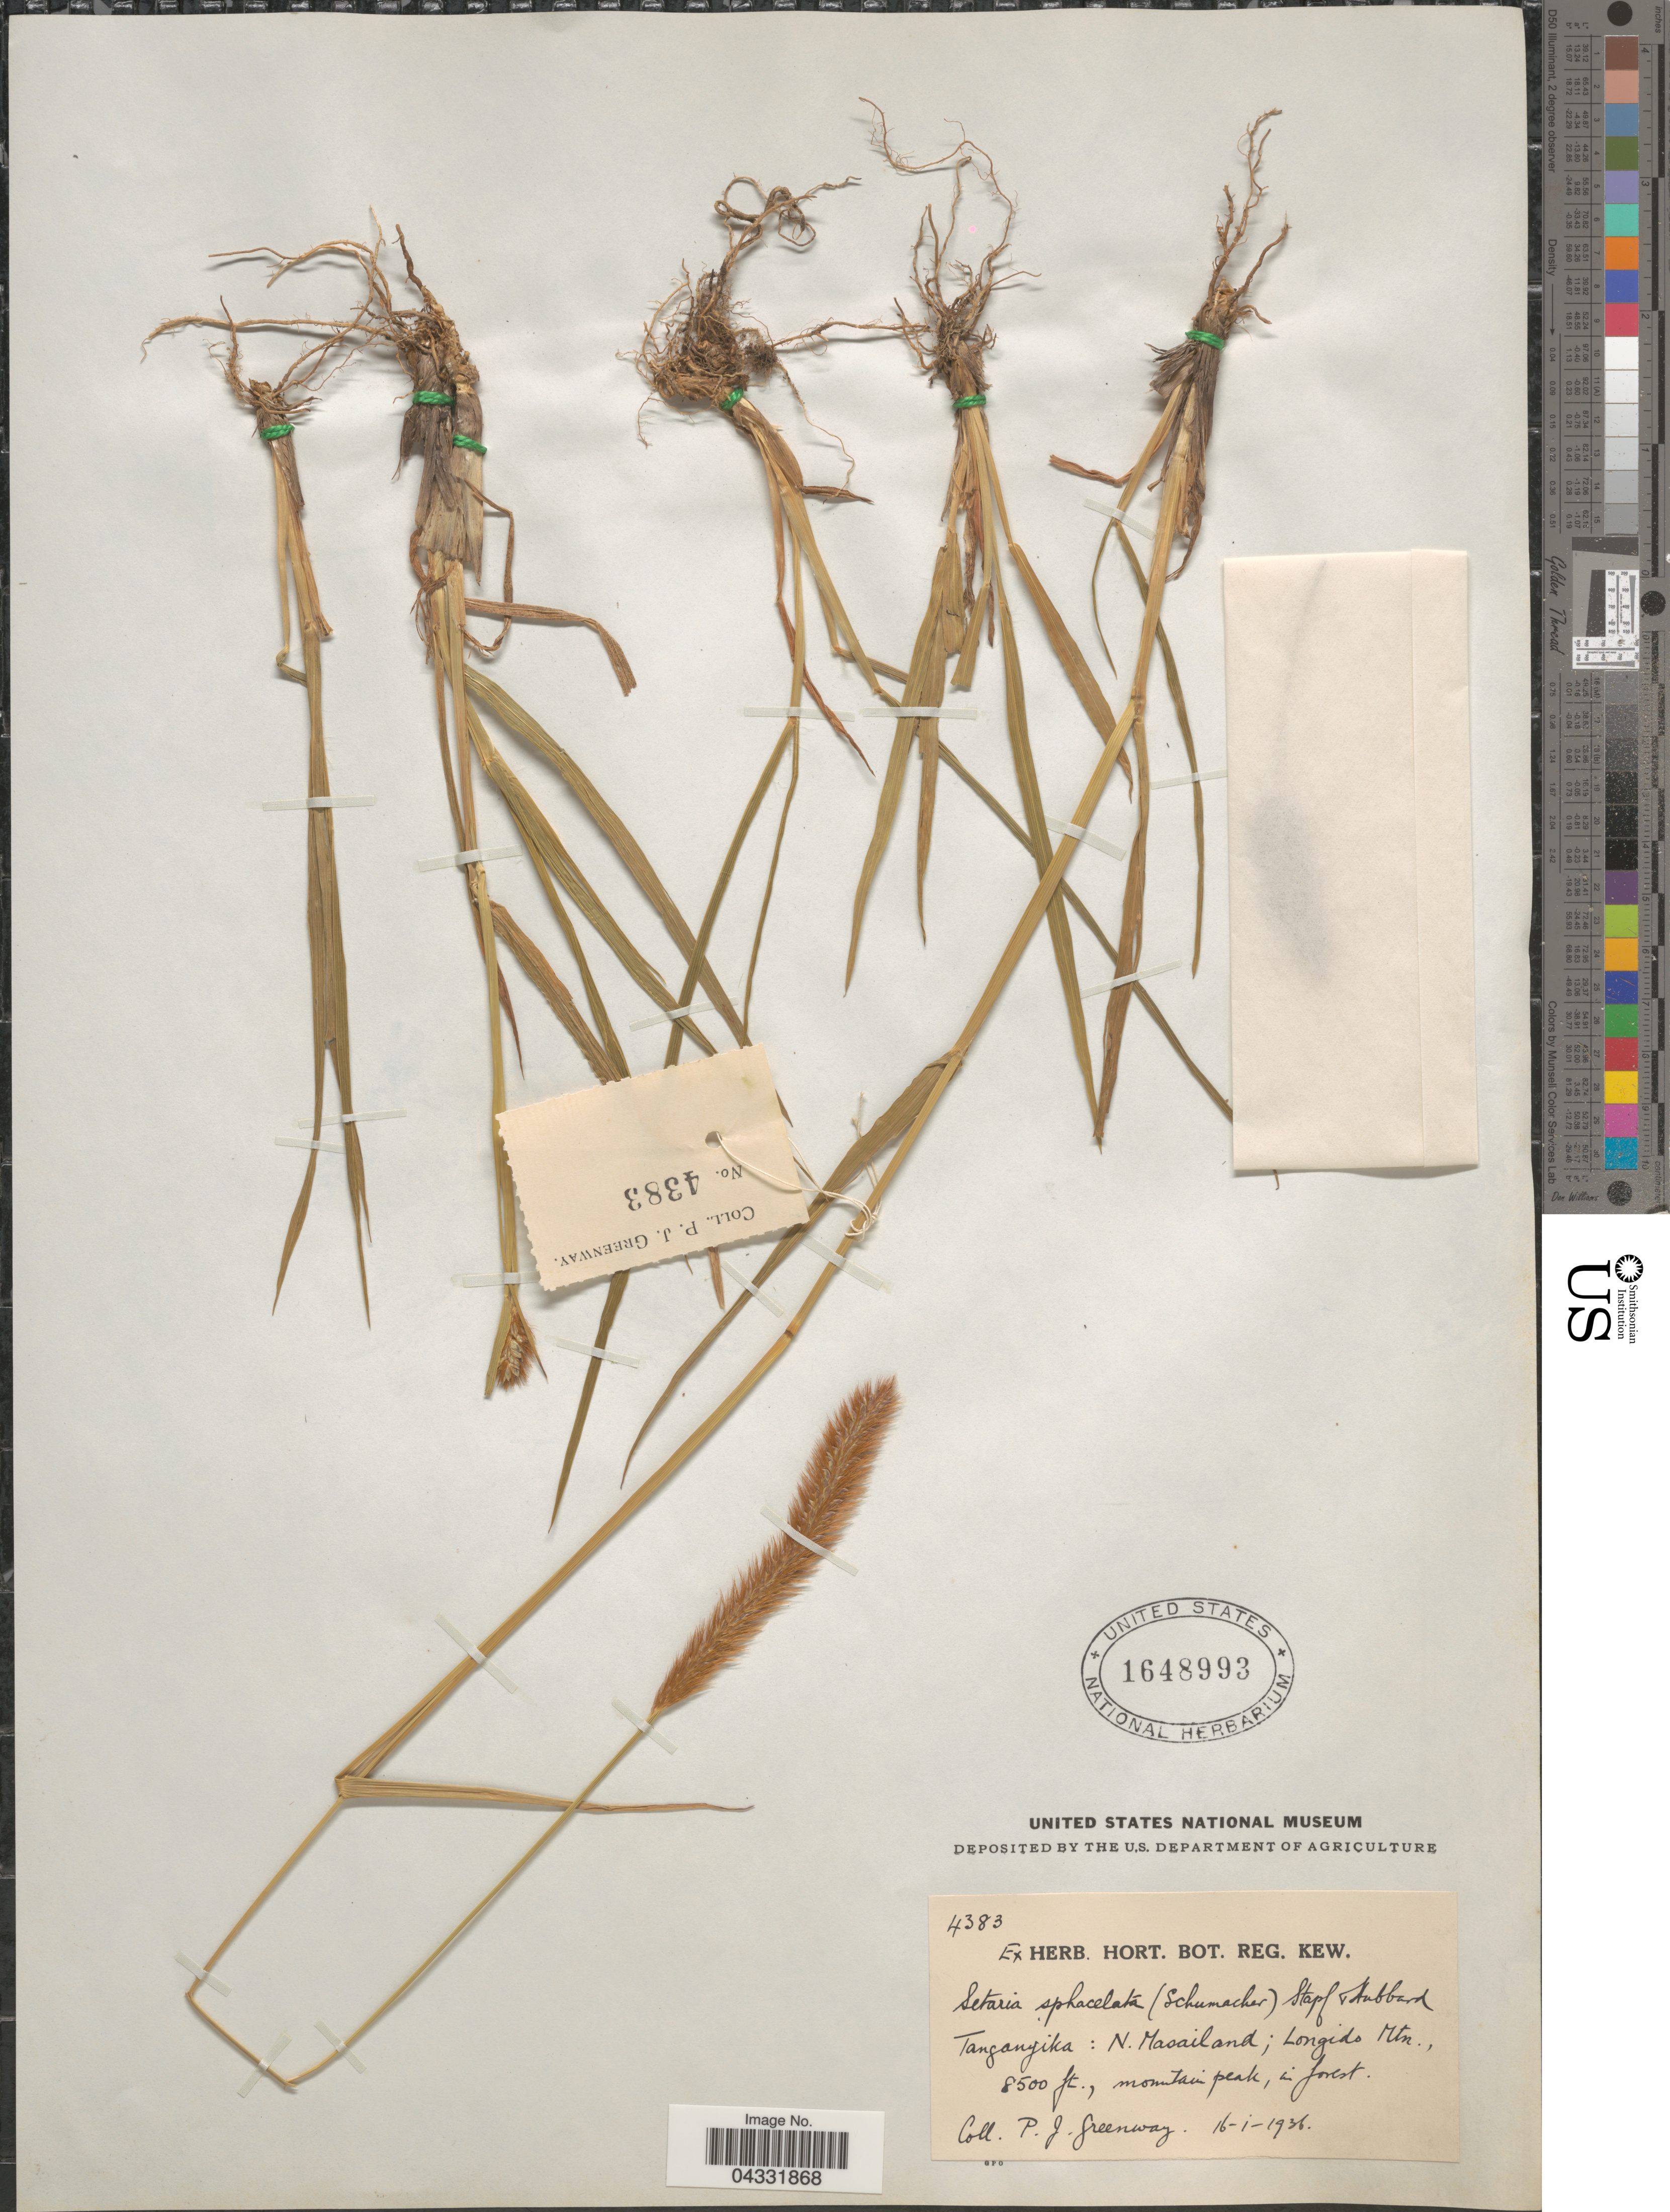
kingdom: Plantae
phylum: Tracheophyta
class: Liliopsida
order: Poales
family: Poaceae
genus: Setaria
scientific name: Setaria sphacelata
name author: (Schumach.) Stapf & Hubb. ex Moss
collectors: P. J. Greenway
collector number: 4383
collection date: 1936-01-16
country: Tanzania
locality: Tanganyika: N. Masailand; Longido Mtn.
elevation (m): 2591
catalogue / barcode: US 1648993